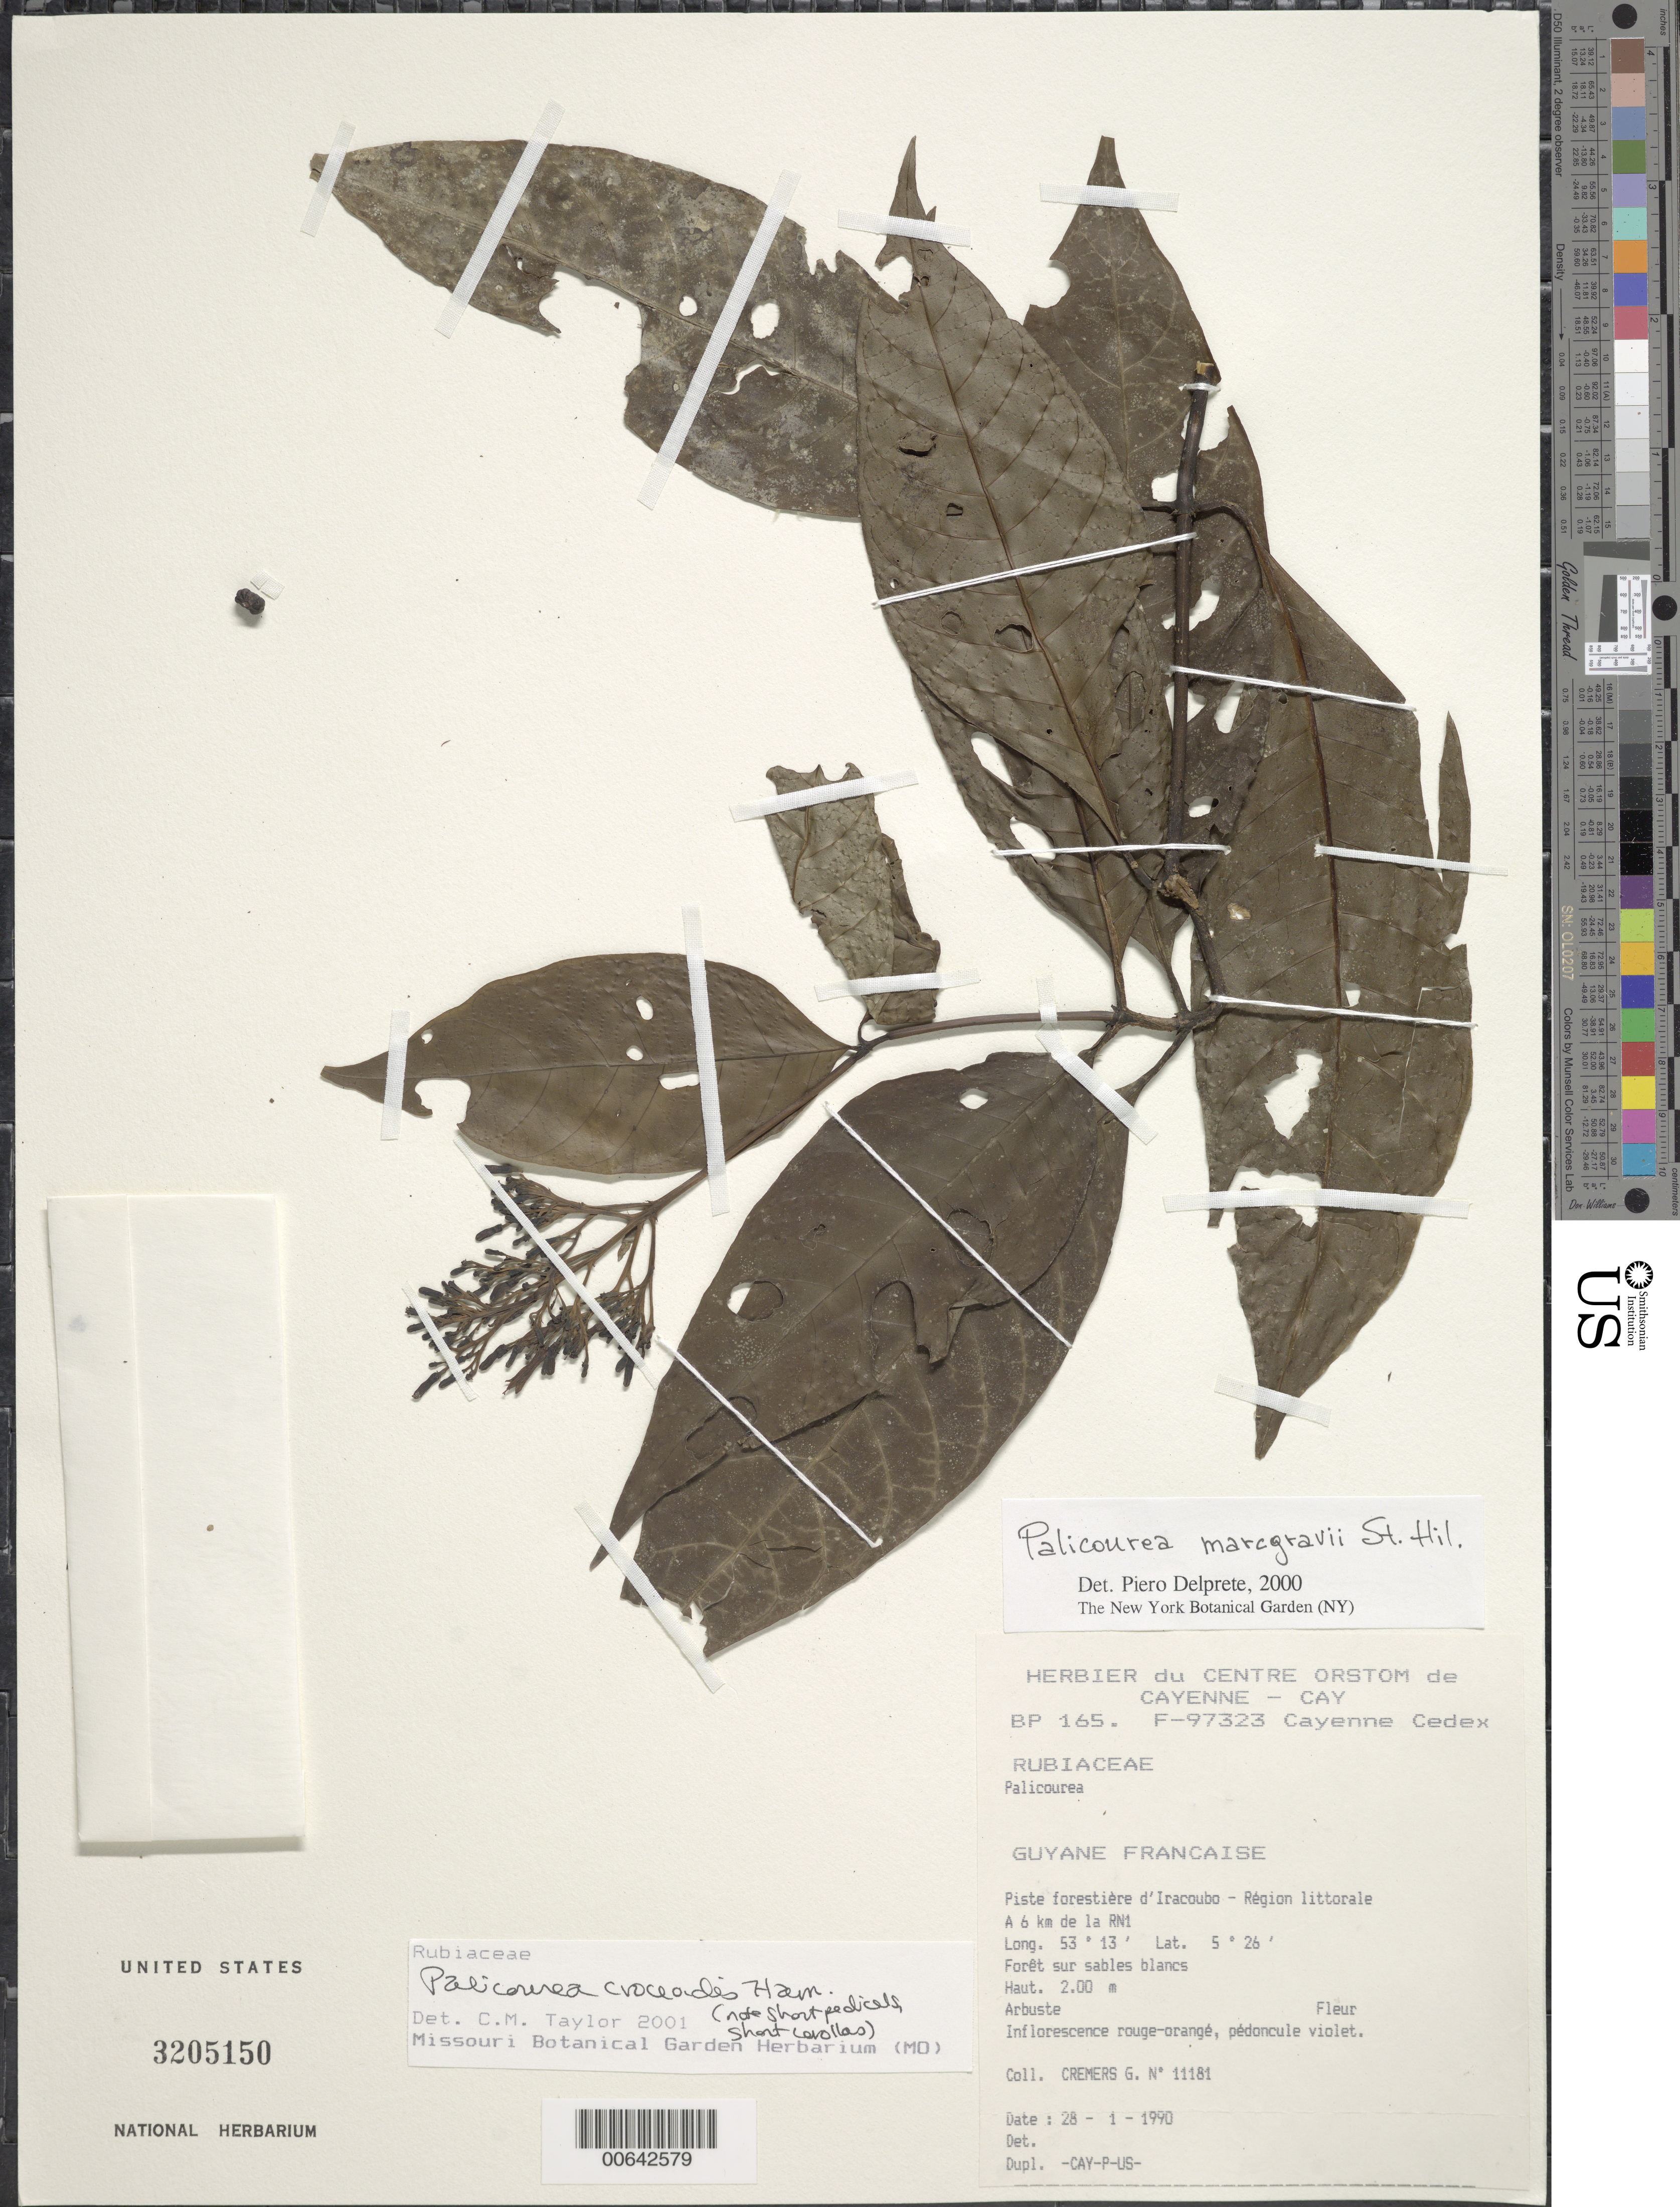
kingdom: Plantae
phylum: Tracheophyta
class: Magnoliopsida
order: Gentianales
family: Rubiaceae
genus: Palicourea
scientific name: Palicourea croceoides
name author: Desv. ex Ham.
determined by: Taylor, Charlotte M.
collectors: G. Cremers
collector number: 11181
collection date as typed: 28-Jan-90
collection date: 1990-01-28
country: French Guiana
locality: Iracoubo, piste forestière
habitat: Forest on white sand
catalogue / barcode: US 3205150